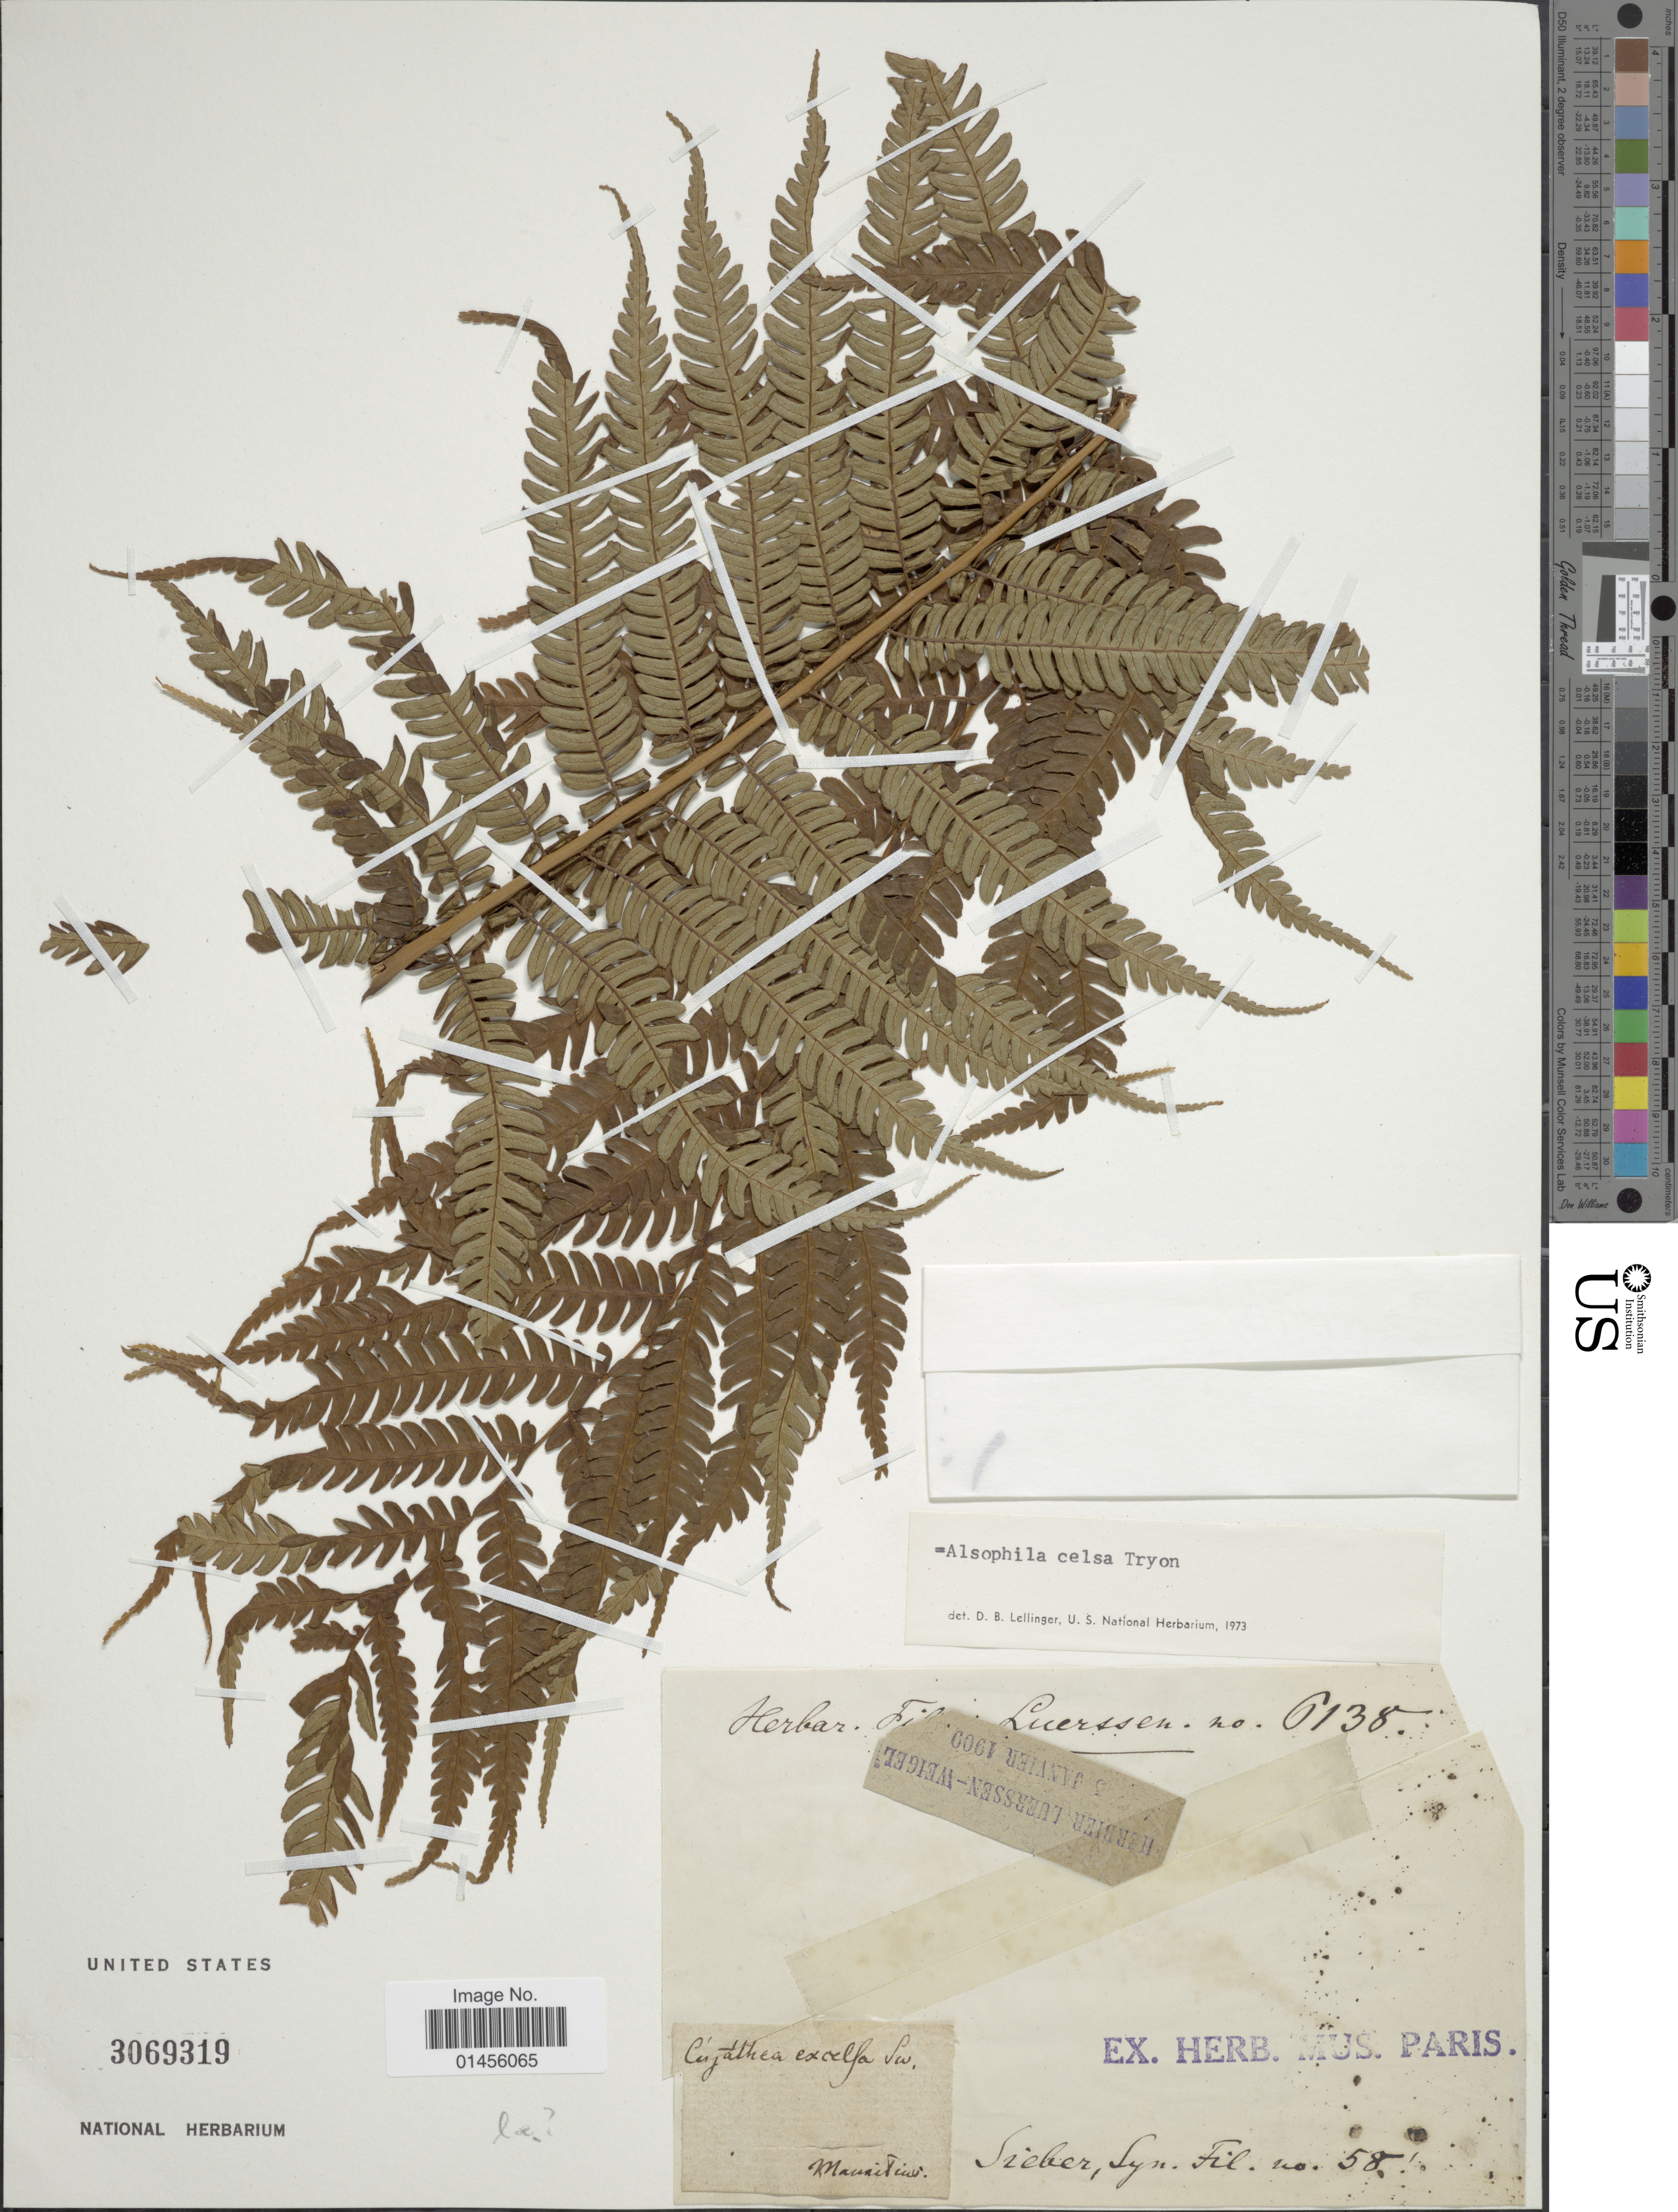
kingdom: Plantae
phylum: Tracheophyta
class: Polypodiopsida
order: Cyatheales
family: Cyatheaceae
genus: Alsophila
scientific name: Alsophila celsa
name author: R.M. Tryon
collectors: ex herb. Mus. Paris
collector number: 58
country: Mauritius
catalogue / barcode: US 3069319